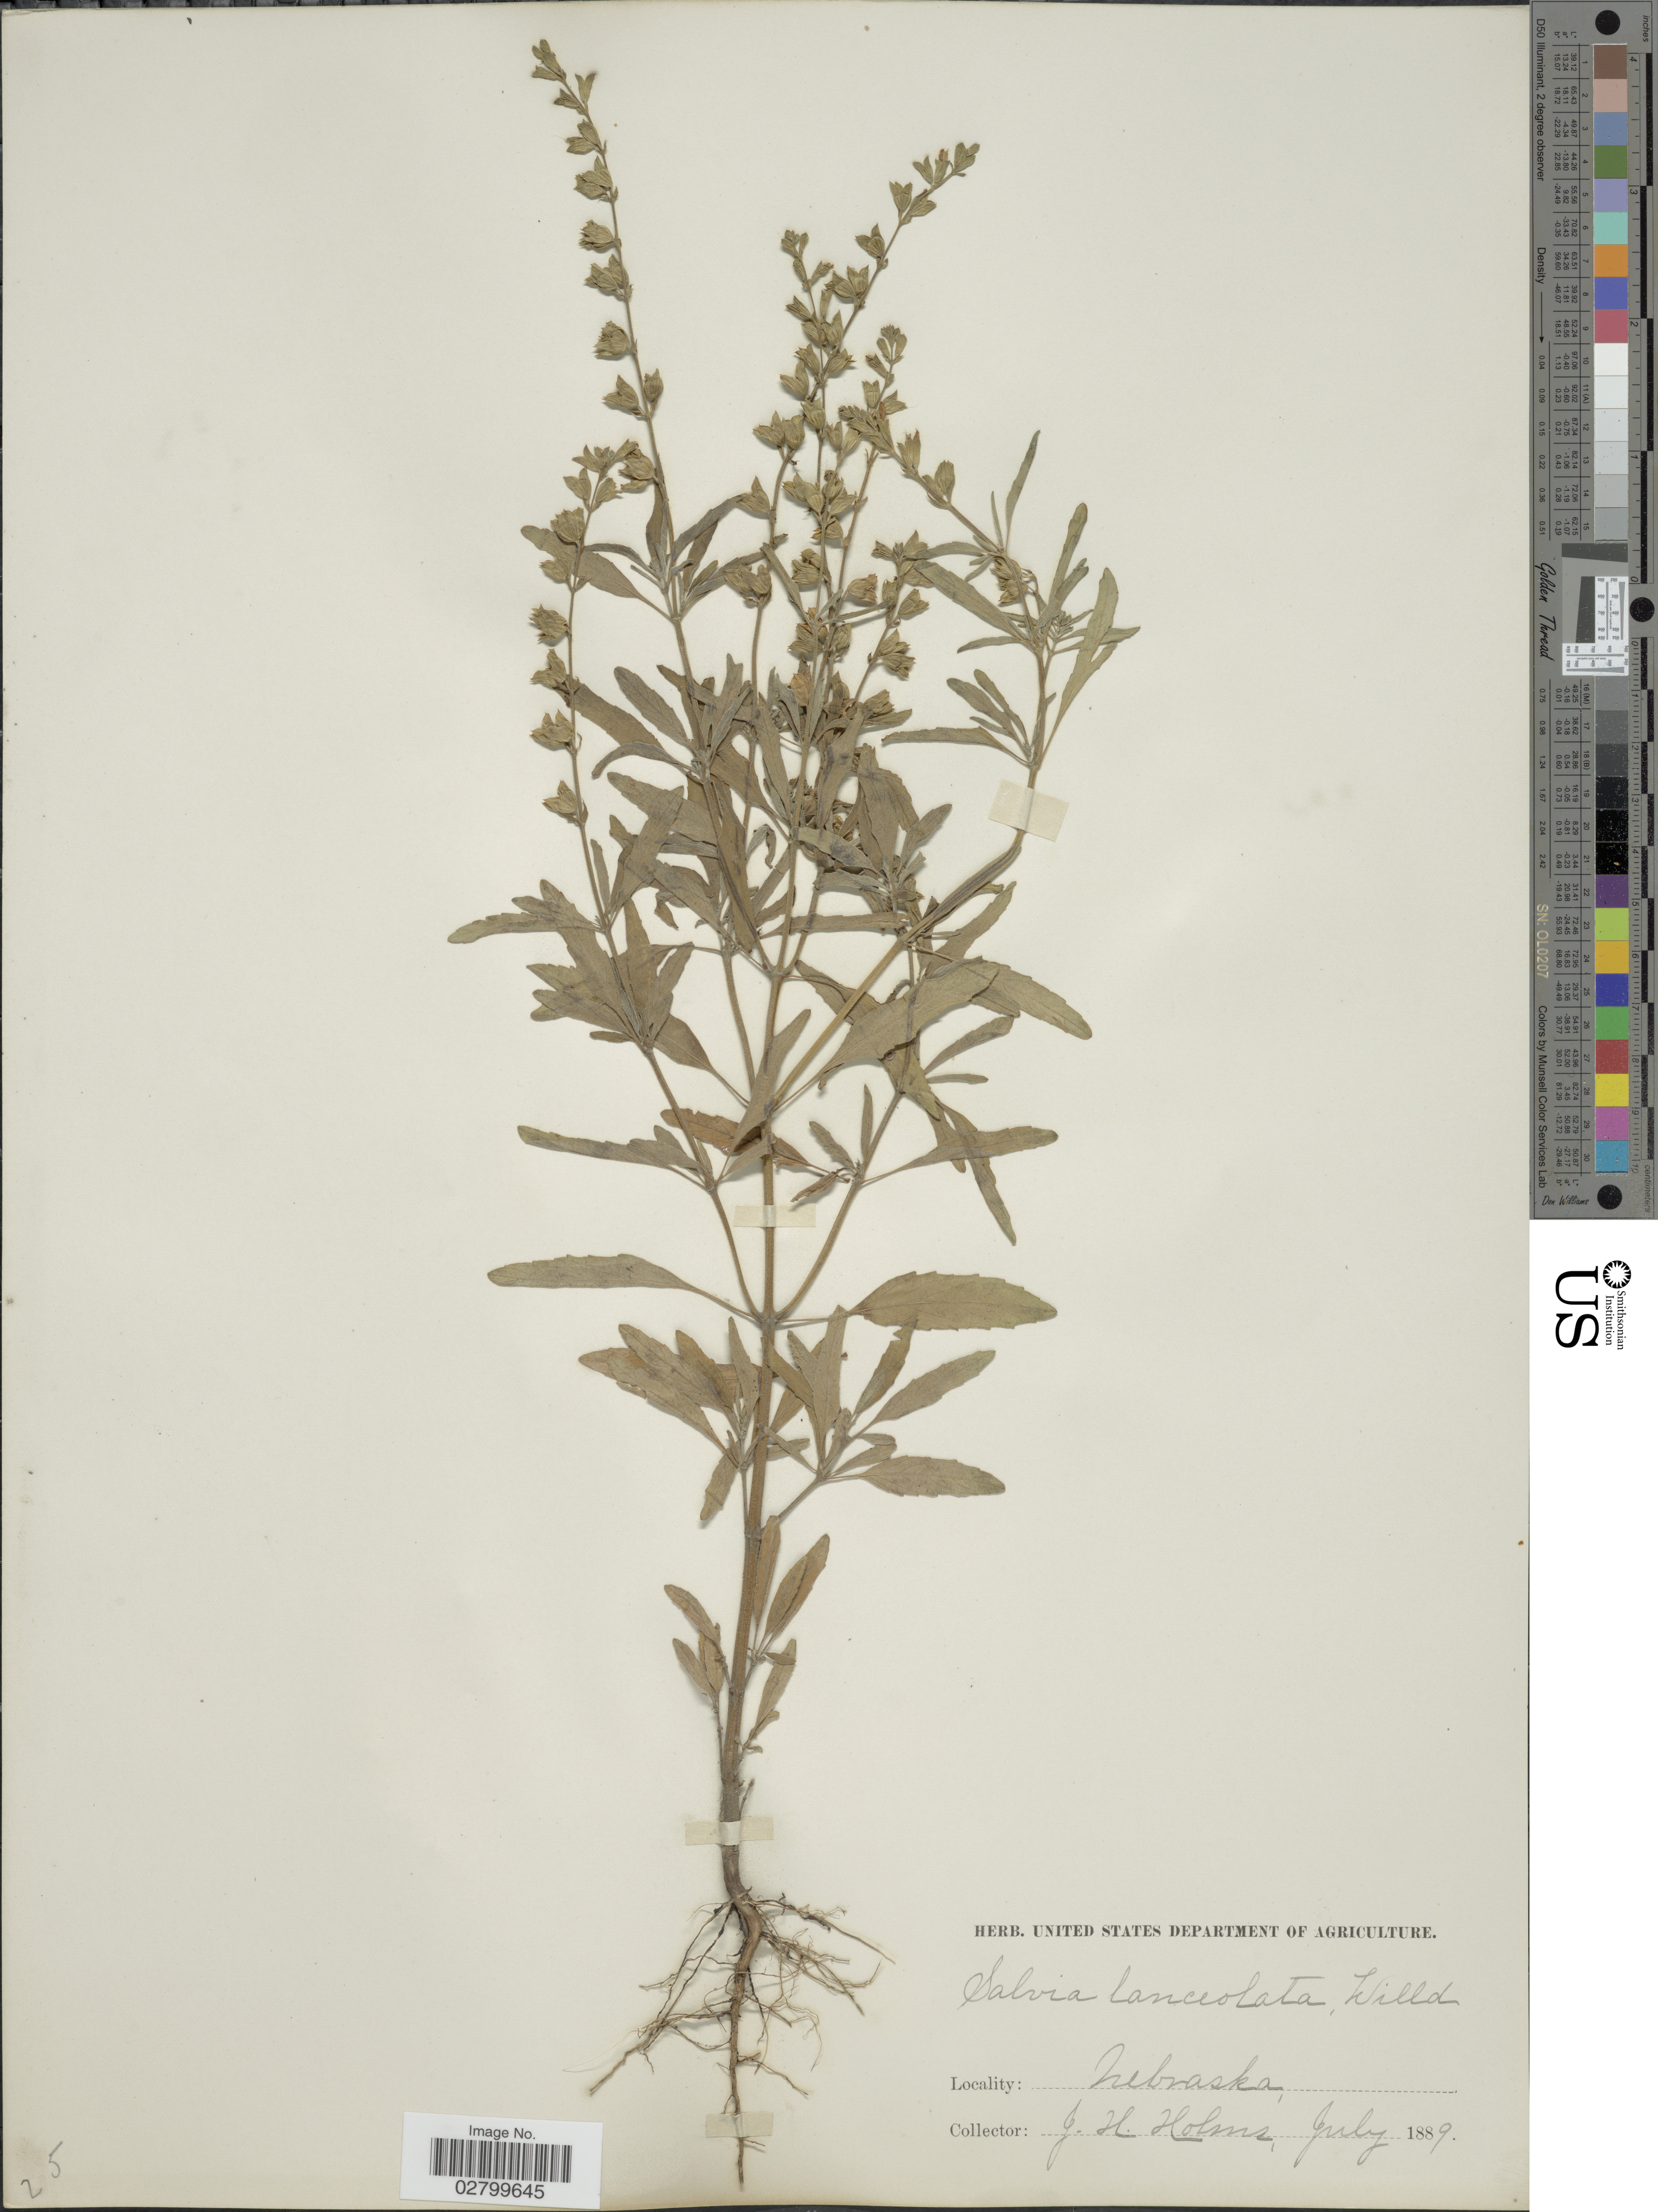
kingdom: Plantae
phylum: Tracheophyta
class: Magnoliopsida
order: Lamiales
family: Lamiaceae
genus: Salvia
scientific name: Salvia lanceolata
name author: Brouss.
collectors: J. H. Holms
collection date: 1889-07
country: United States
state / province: Nebraska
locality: Nebraska.